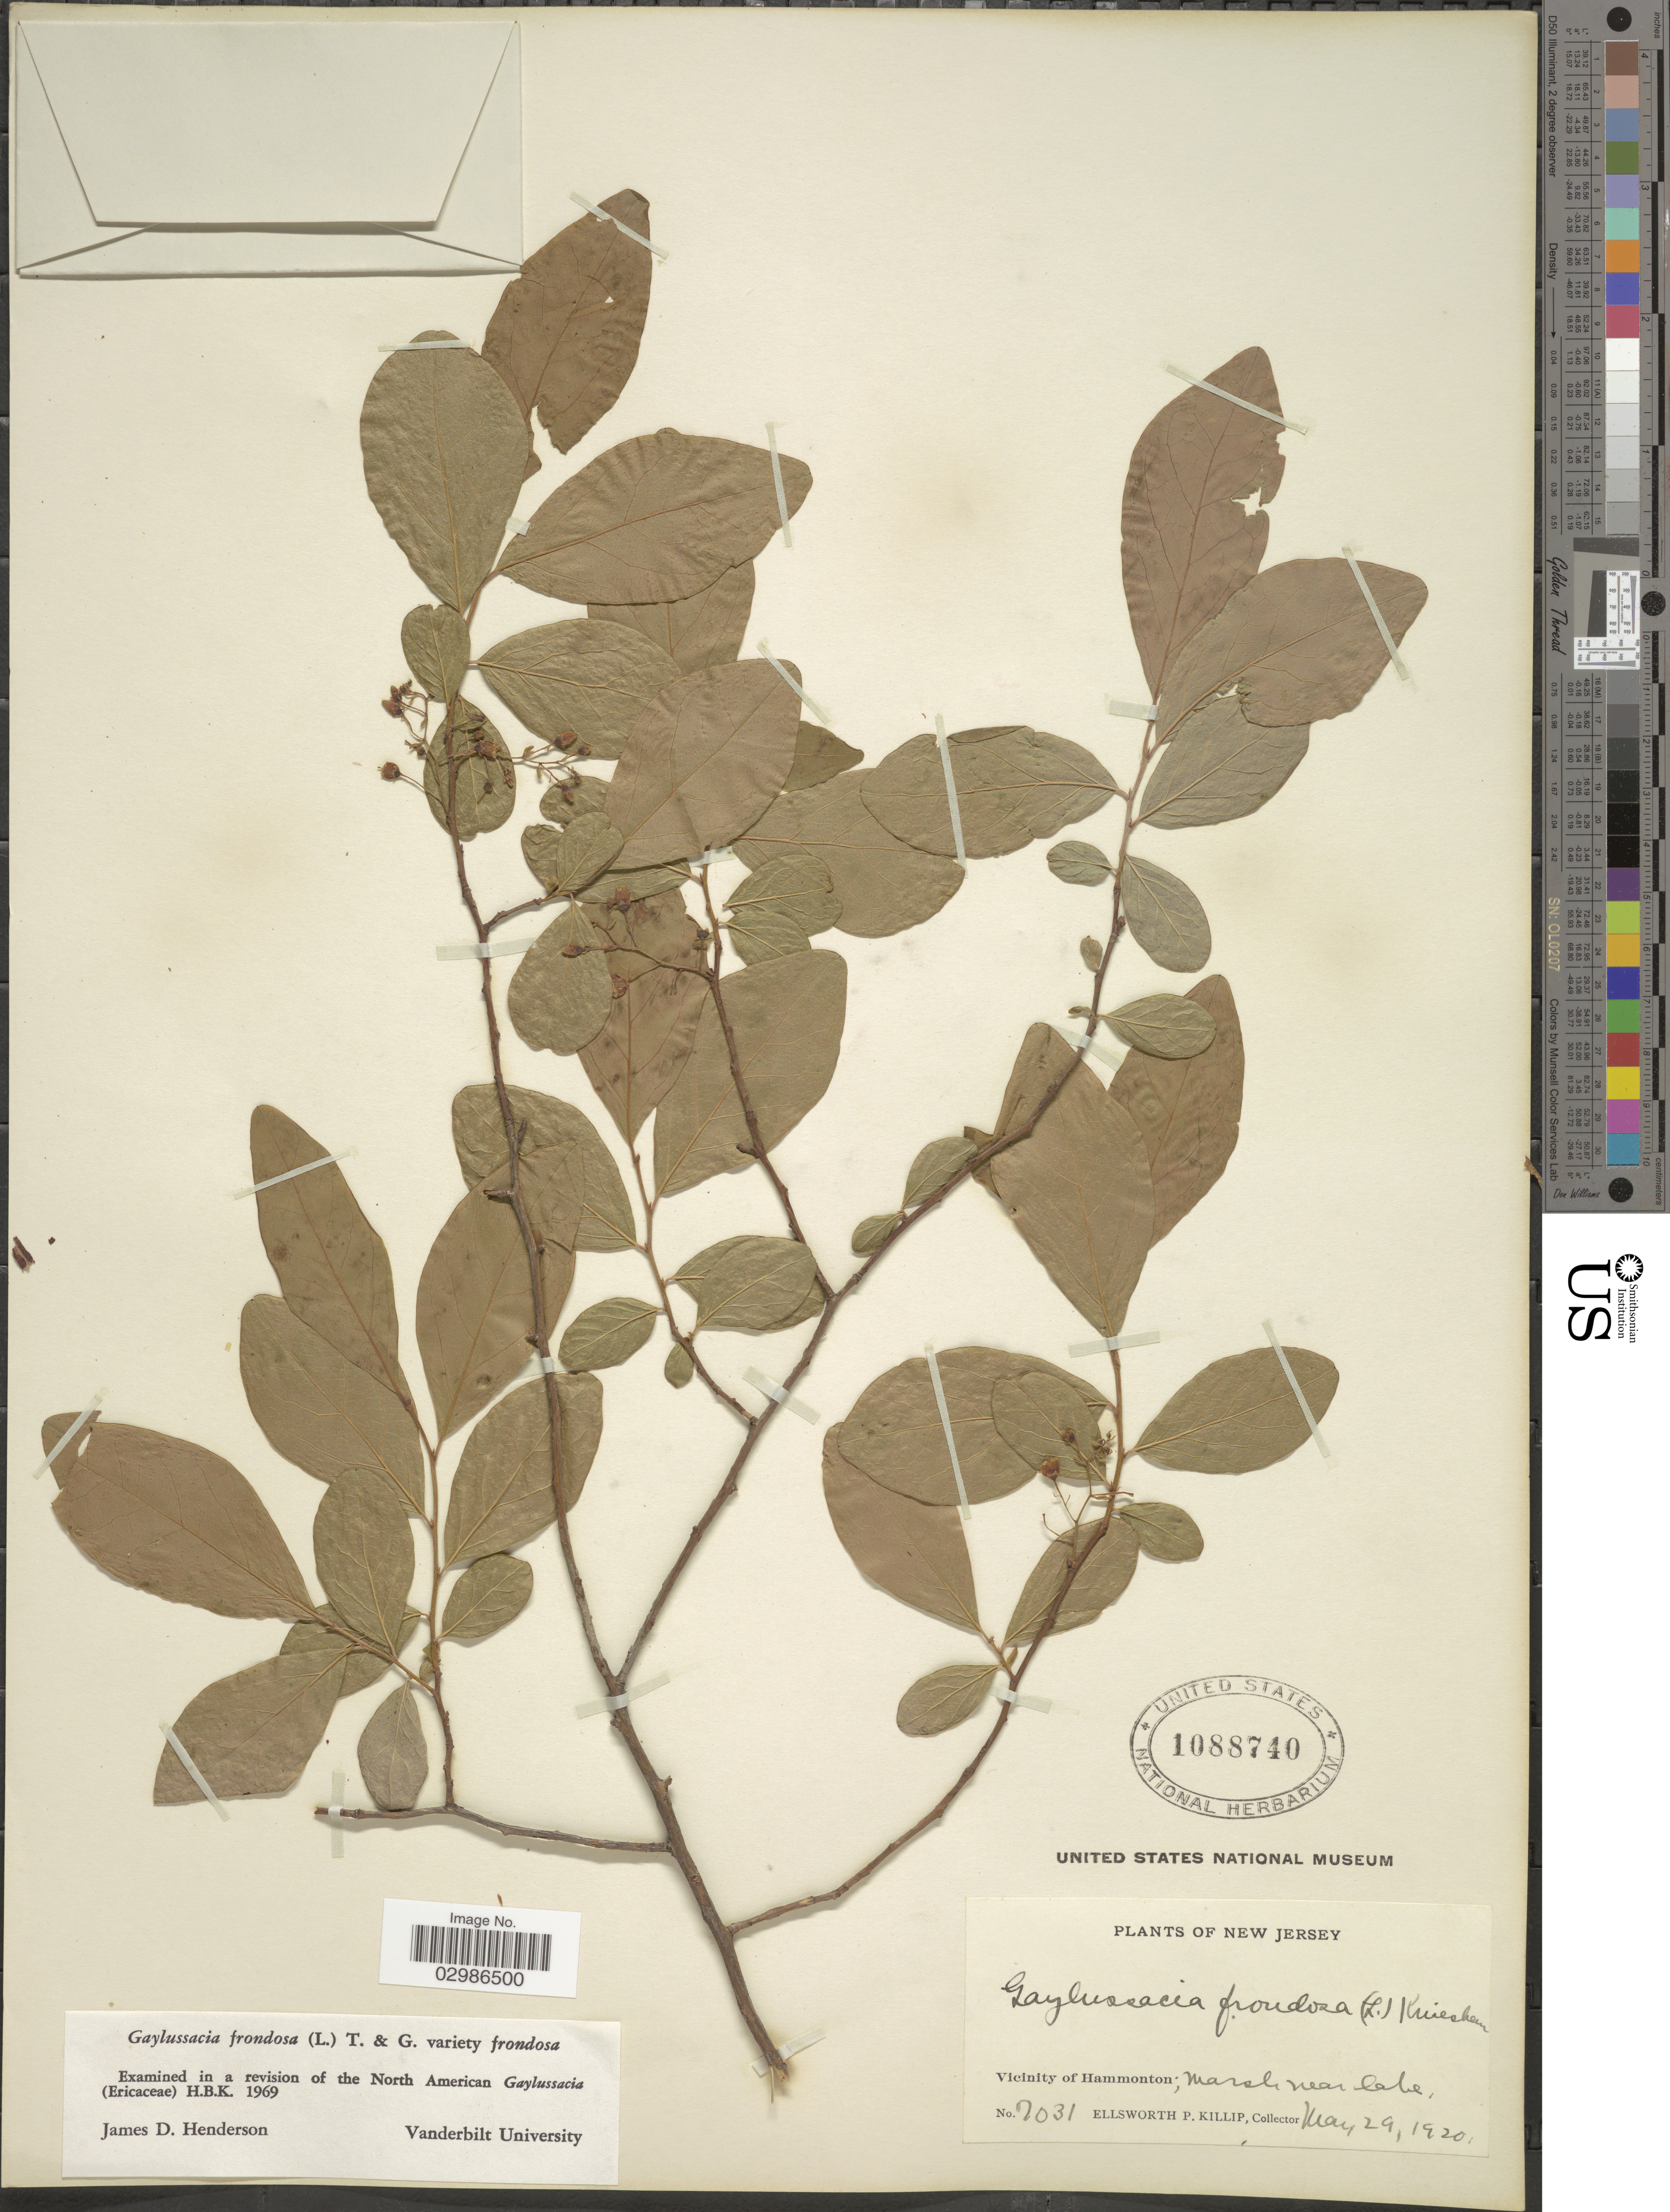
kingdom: Plantae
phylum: Tracheophyta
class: Magnoliopsida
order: Ericales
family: Ericaceae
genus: Gaylussacia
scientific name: Gaylussacia frondosa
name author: (L.) Torr. & A. Gray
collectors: E. P. Killip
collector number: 7031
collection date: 1920-03-29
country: United States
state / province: New Jersey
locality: Vicinity of Hammonton.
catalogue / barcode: US 1088740